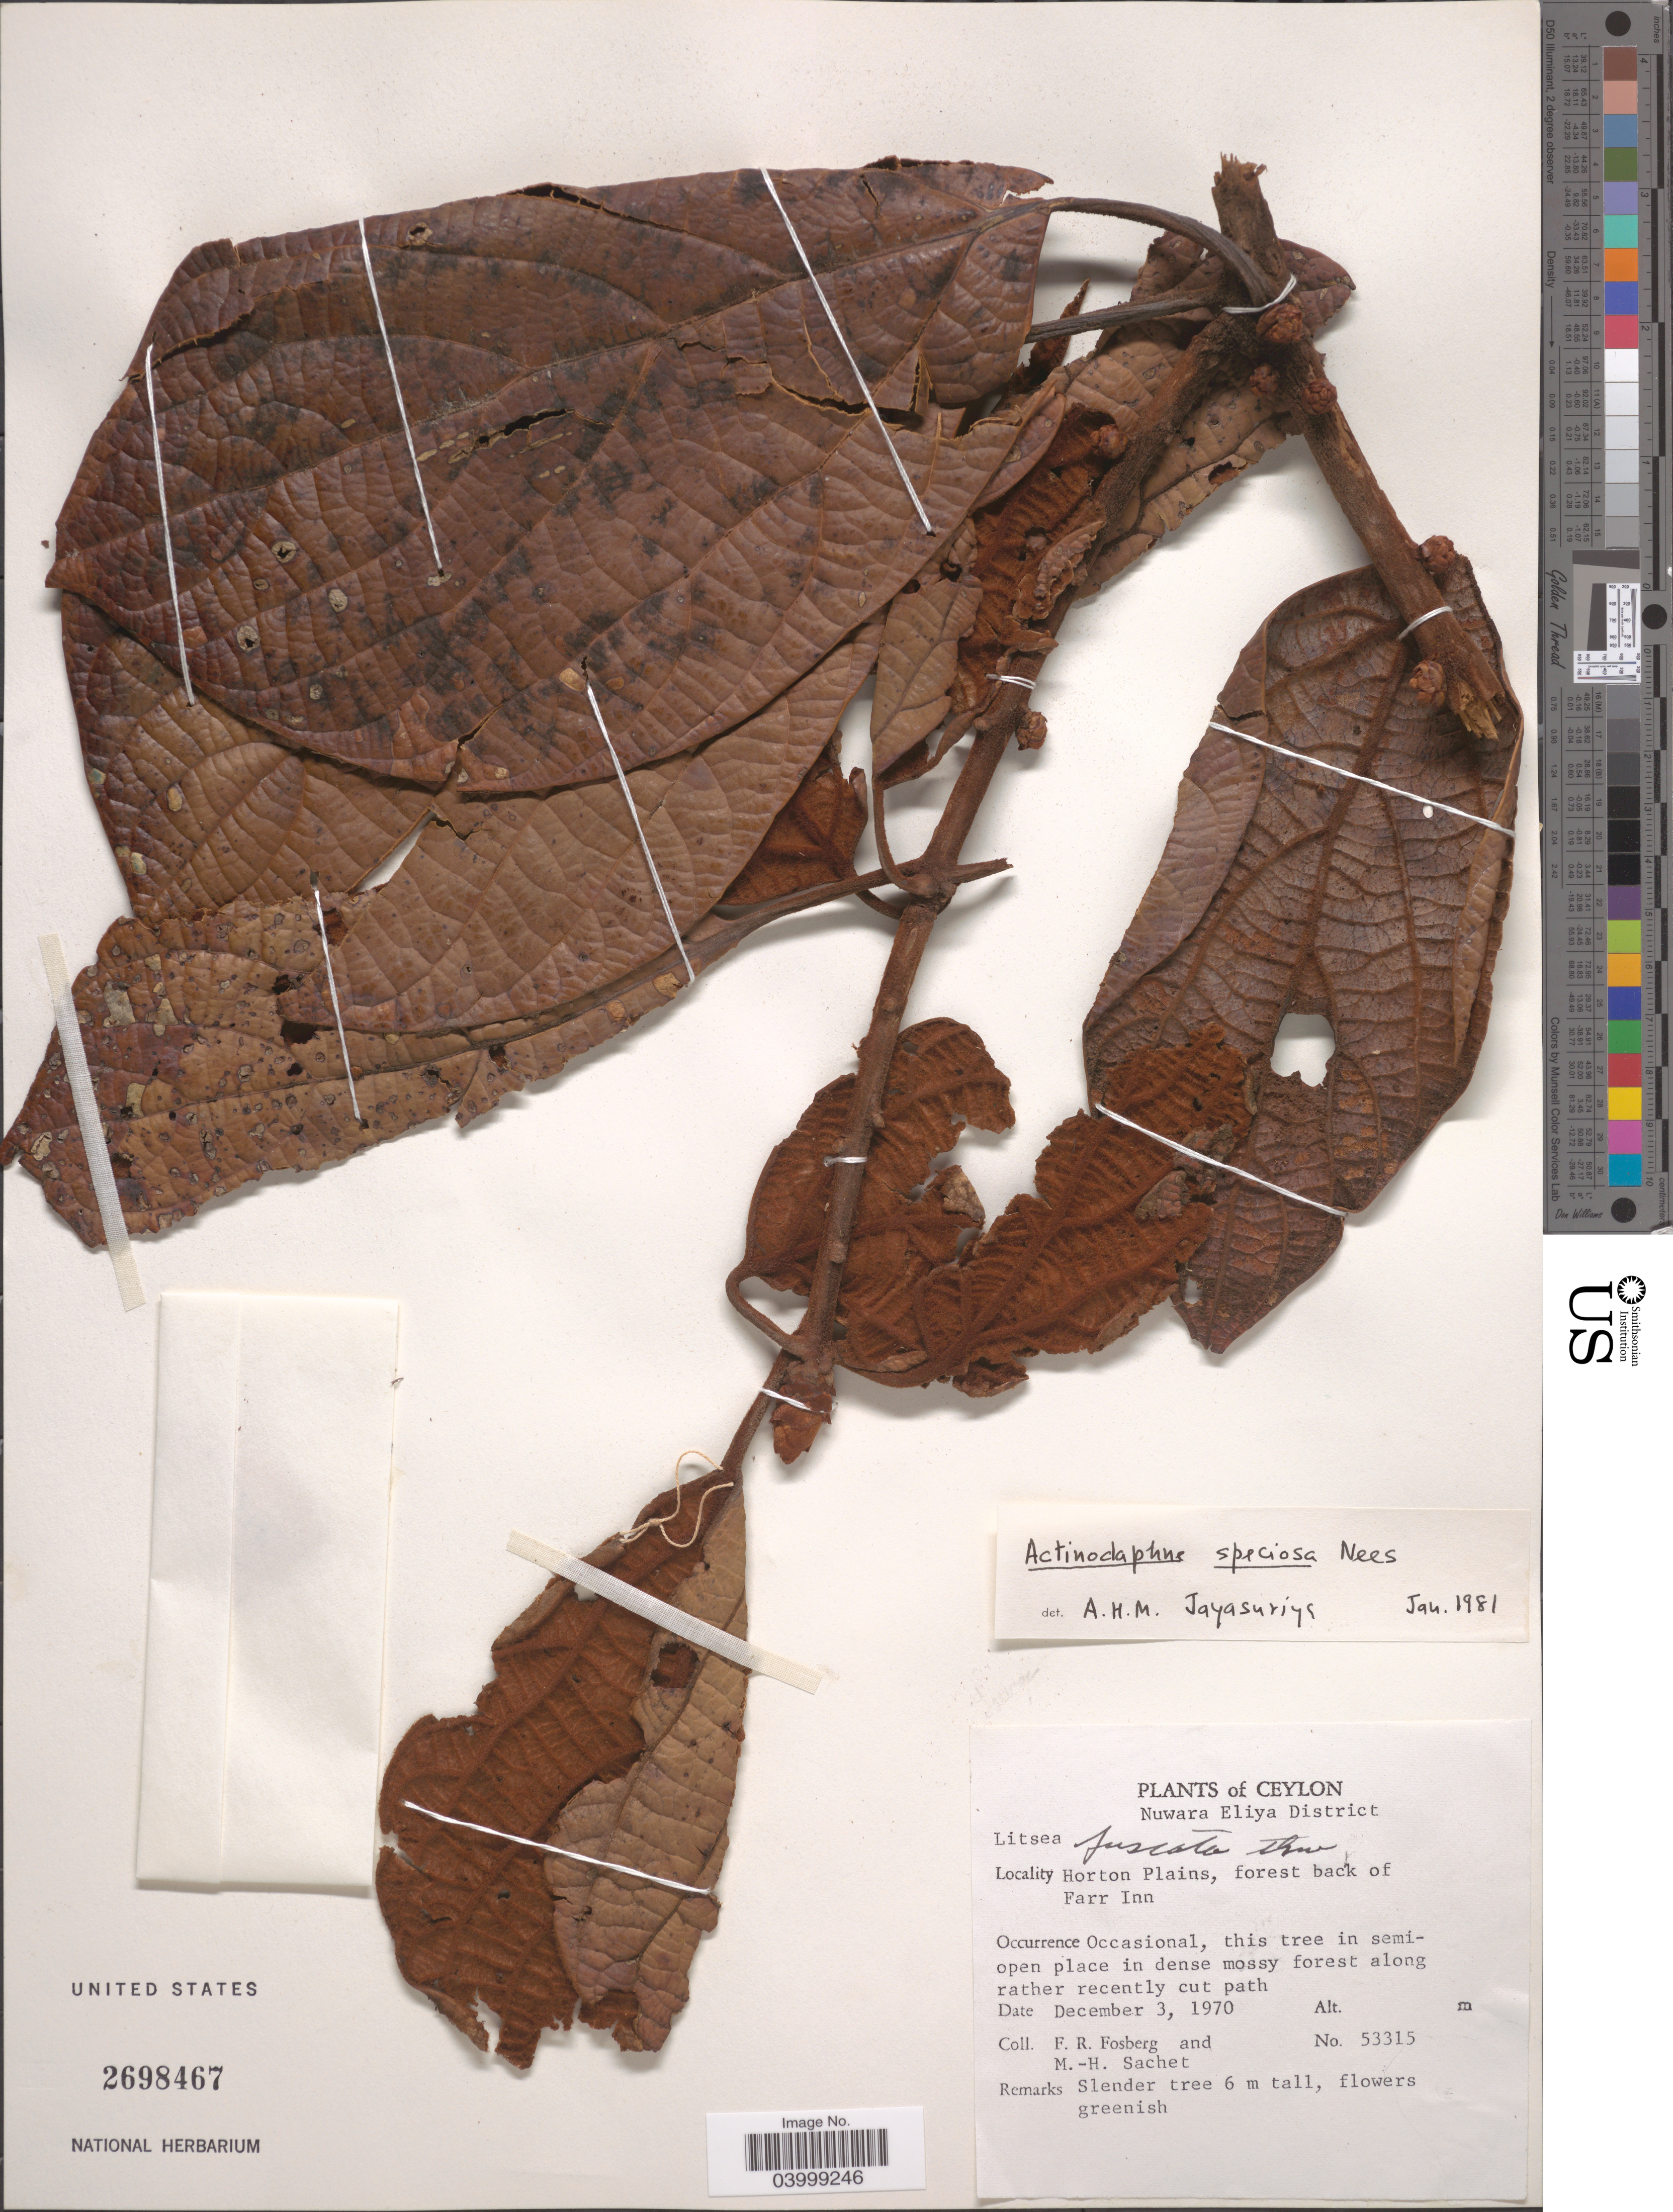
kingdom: Plantae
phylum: Tracheophyta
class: Magnoliopsida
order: Laurales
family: Lauraceae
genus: Actinodaphne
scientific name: Actinodaphne speciosa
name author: Nees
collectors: F. R. Fosberg & M.-H. Sachet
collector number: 53315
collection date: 1970-12-03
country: Sri Lanka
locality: Ceylon. Nuwara Eliya District. Horton Plains, forest back of Farr Inn.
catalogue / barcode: US 2698467